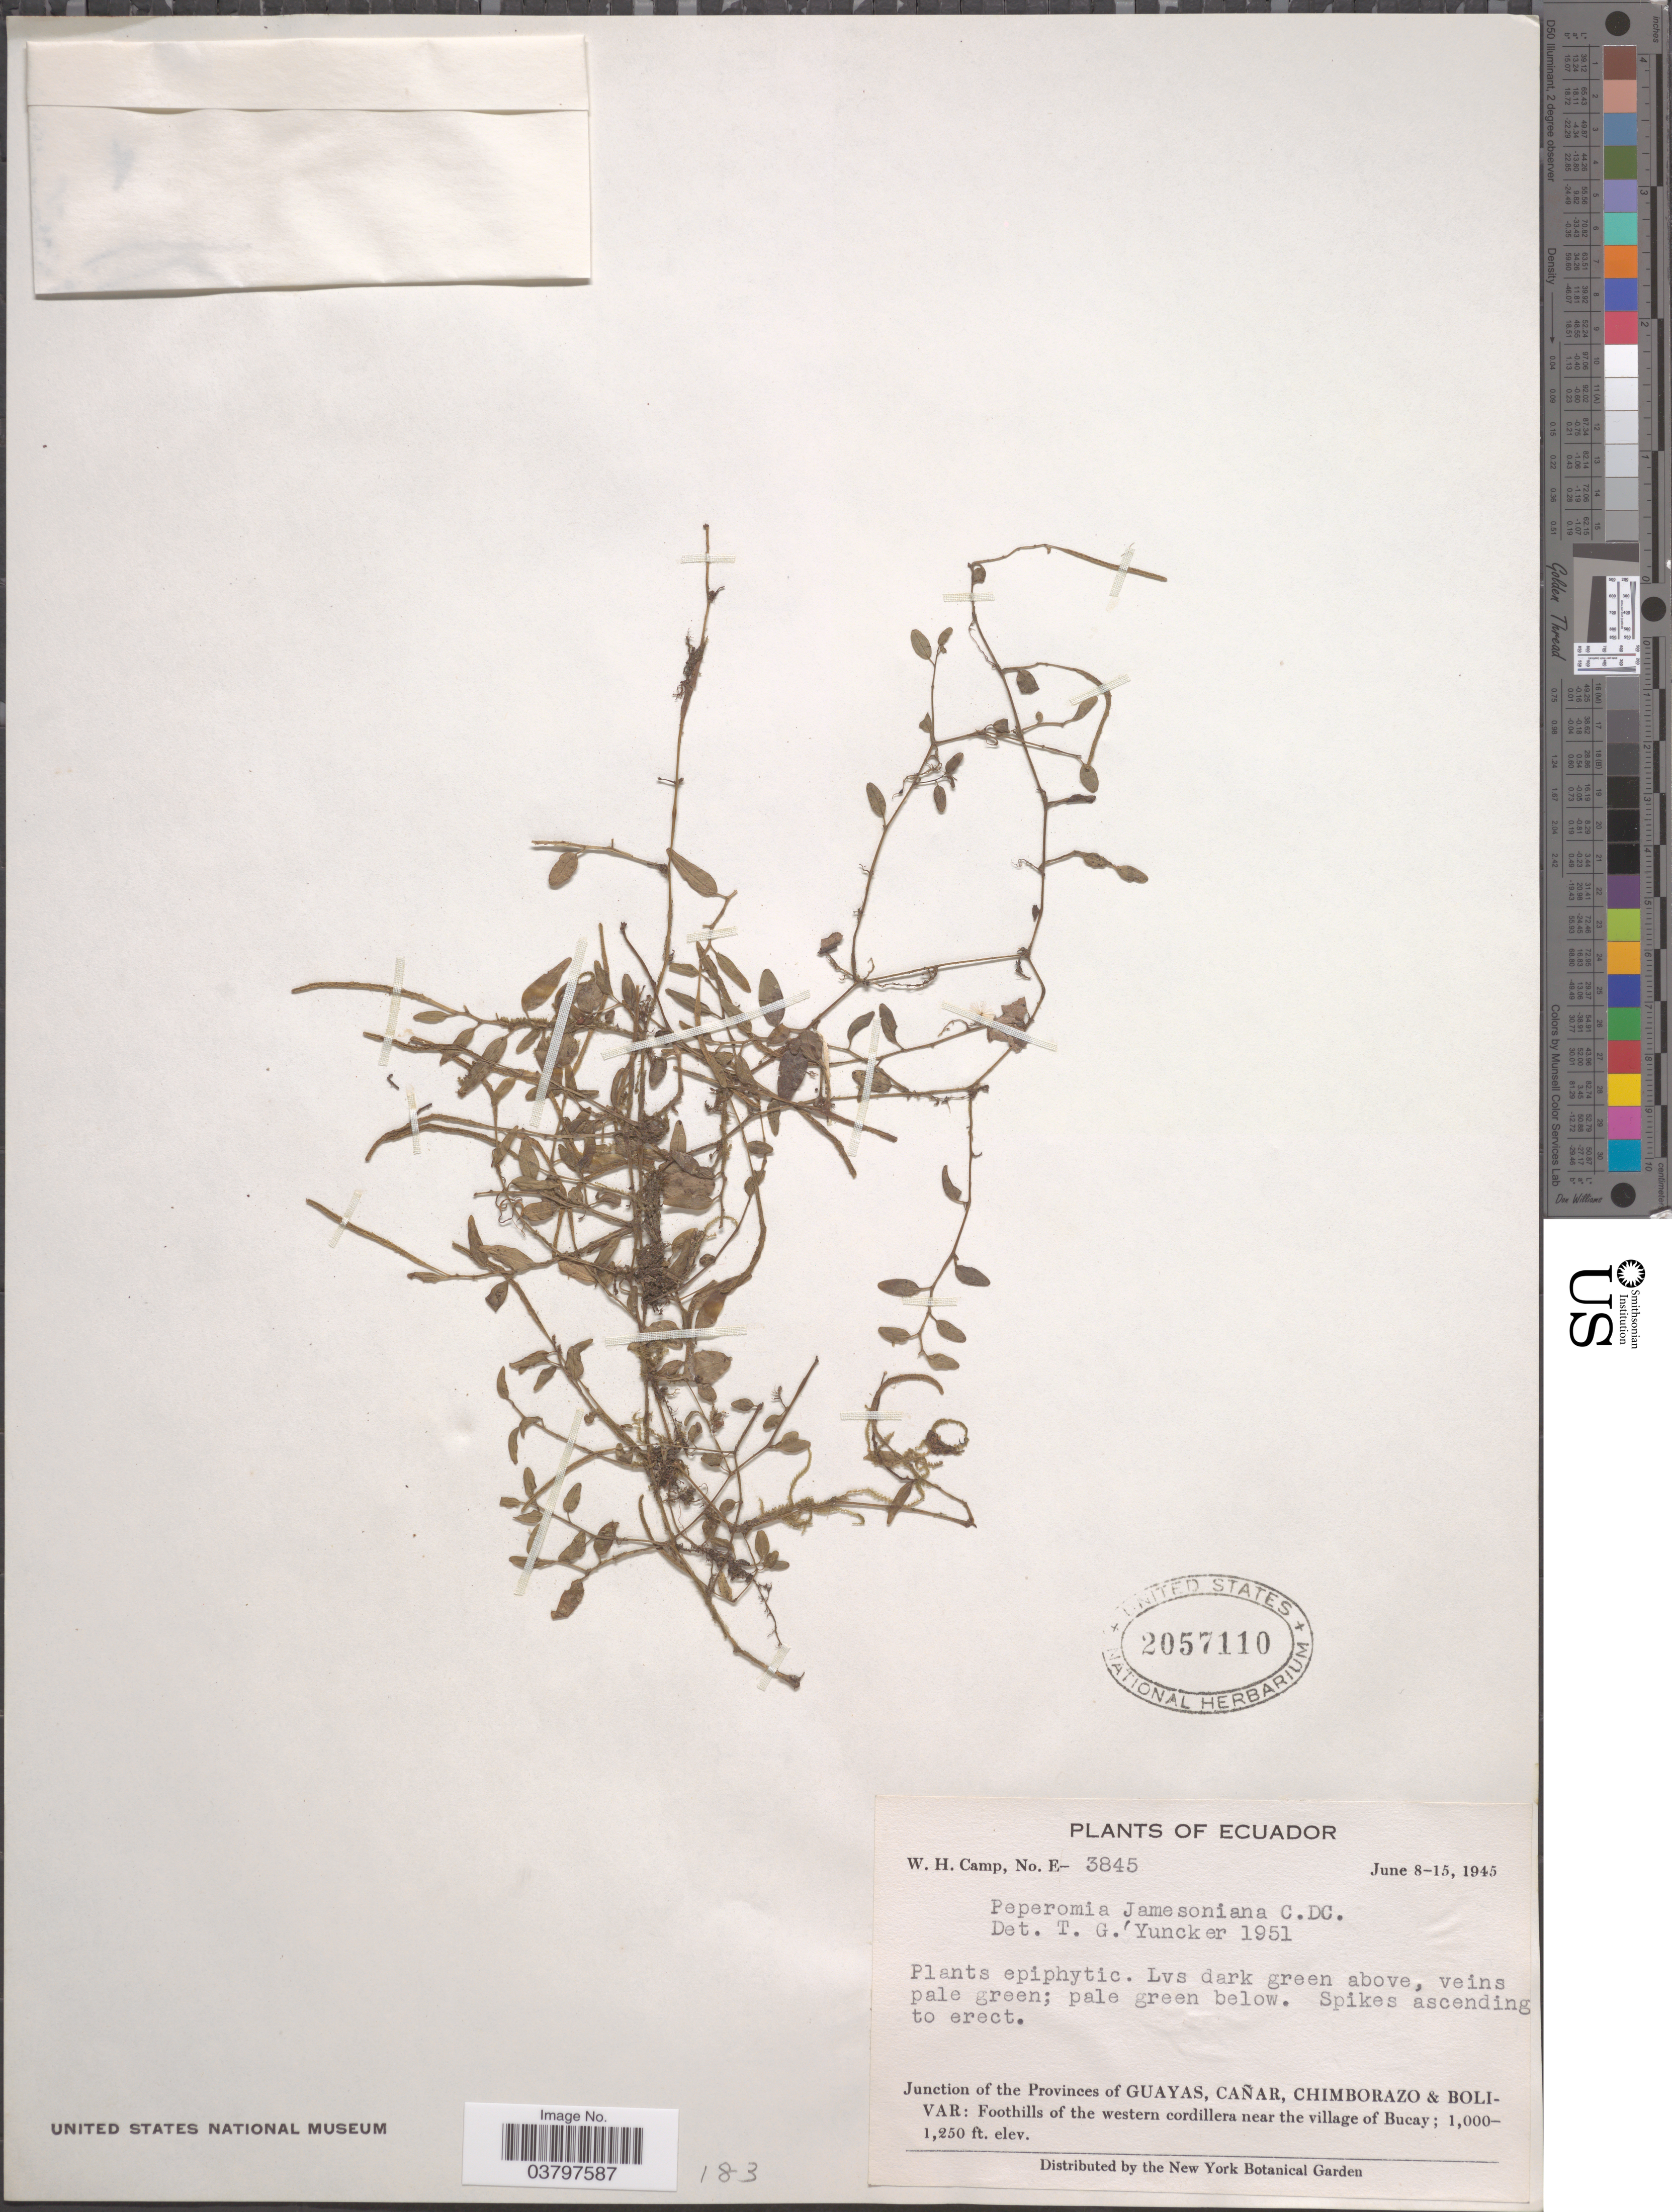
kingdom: Plantae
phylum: Tracheophyta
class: Magnoliopsida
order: Piperales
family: Piperaceae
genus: Peperomia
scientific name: Peperomia jamesoniana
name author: C. DC.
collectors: W. H. Camp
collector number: E-3845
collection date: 1945-06-08/1945-06-15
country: Ecuador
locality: Junction of the Provinces of Guayas, Cañar, Chimborazo & Bolivar: Foothills of the western cordillera near the village of Bucay.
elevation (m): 305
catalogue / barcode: US 2057110